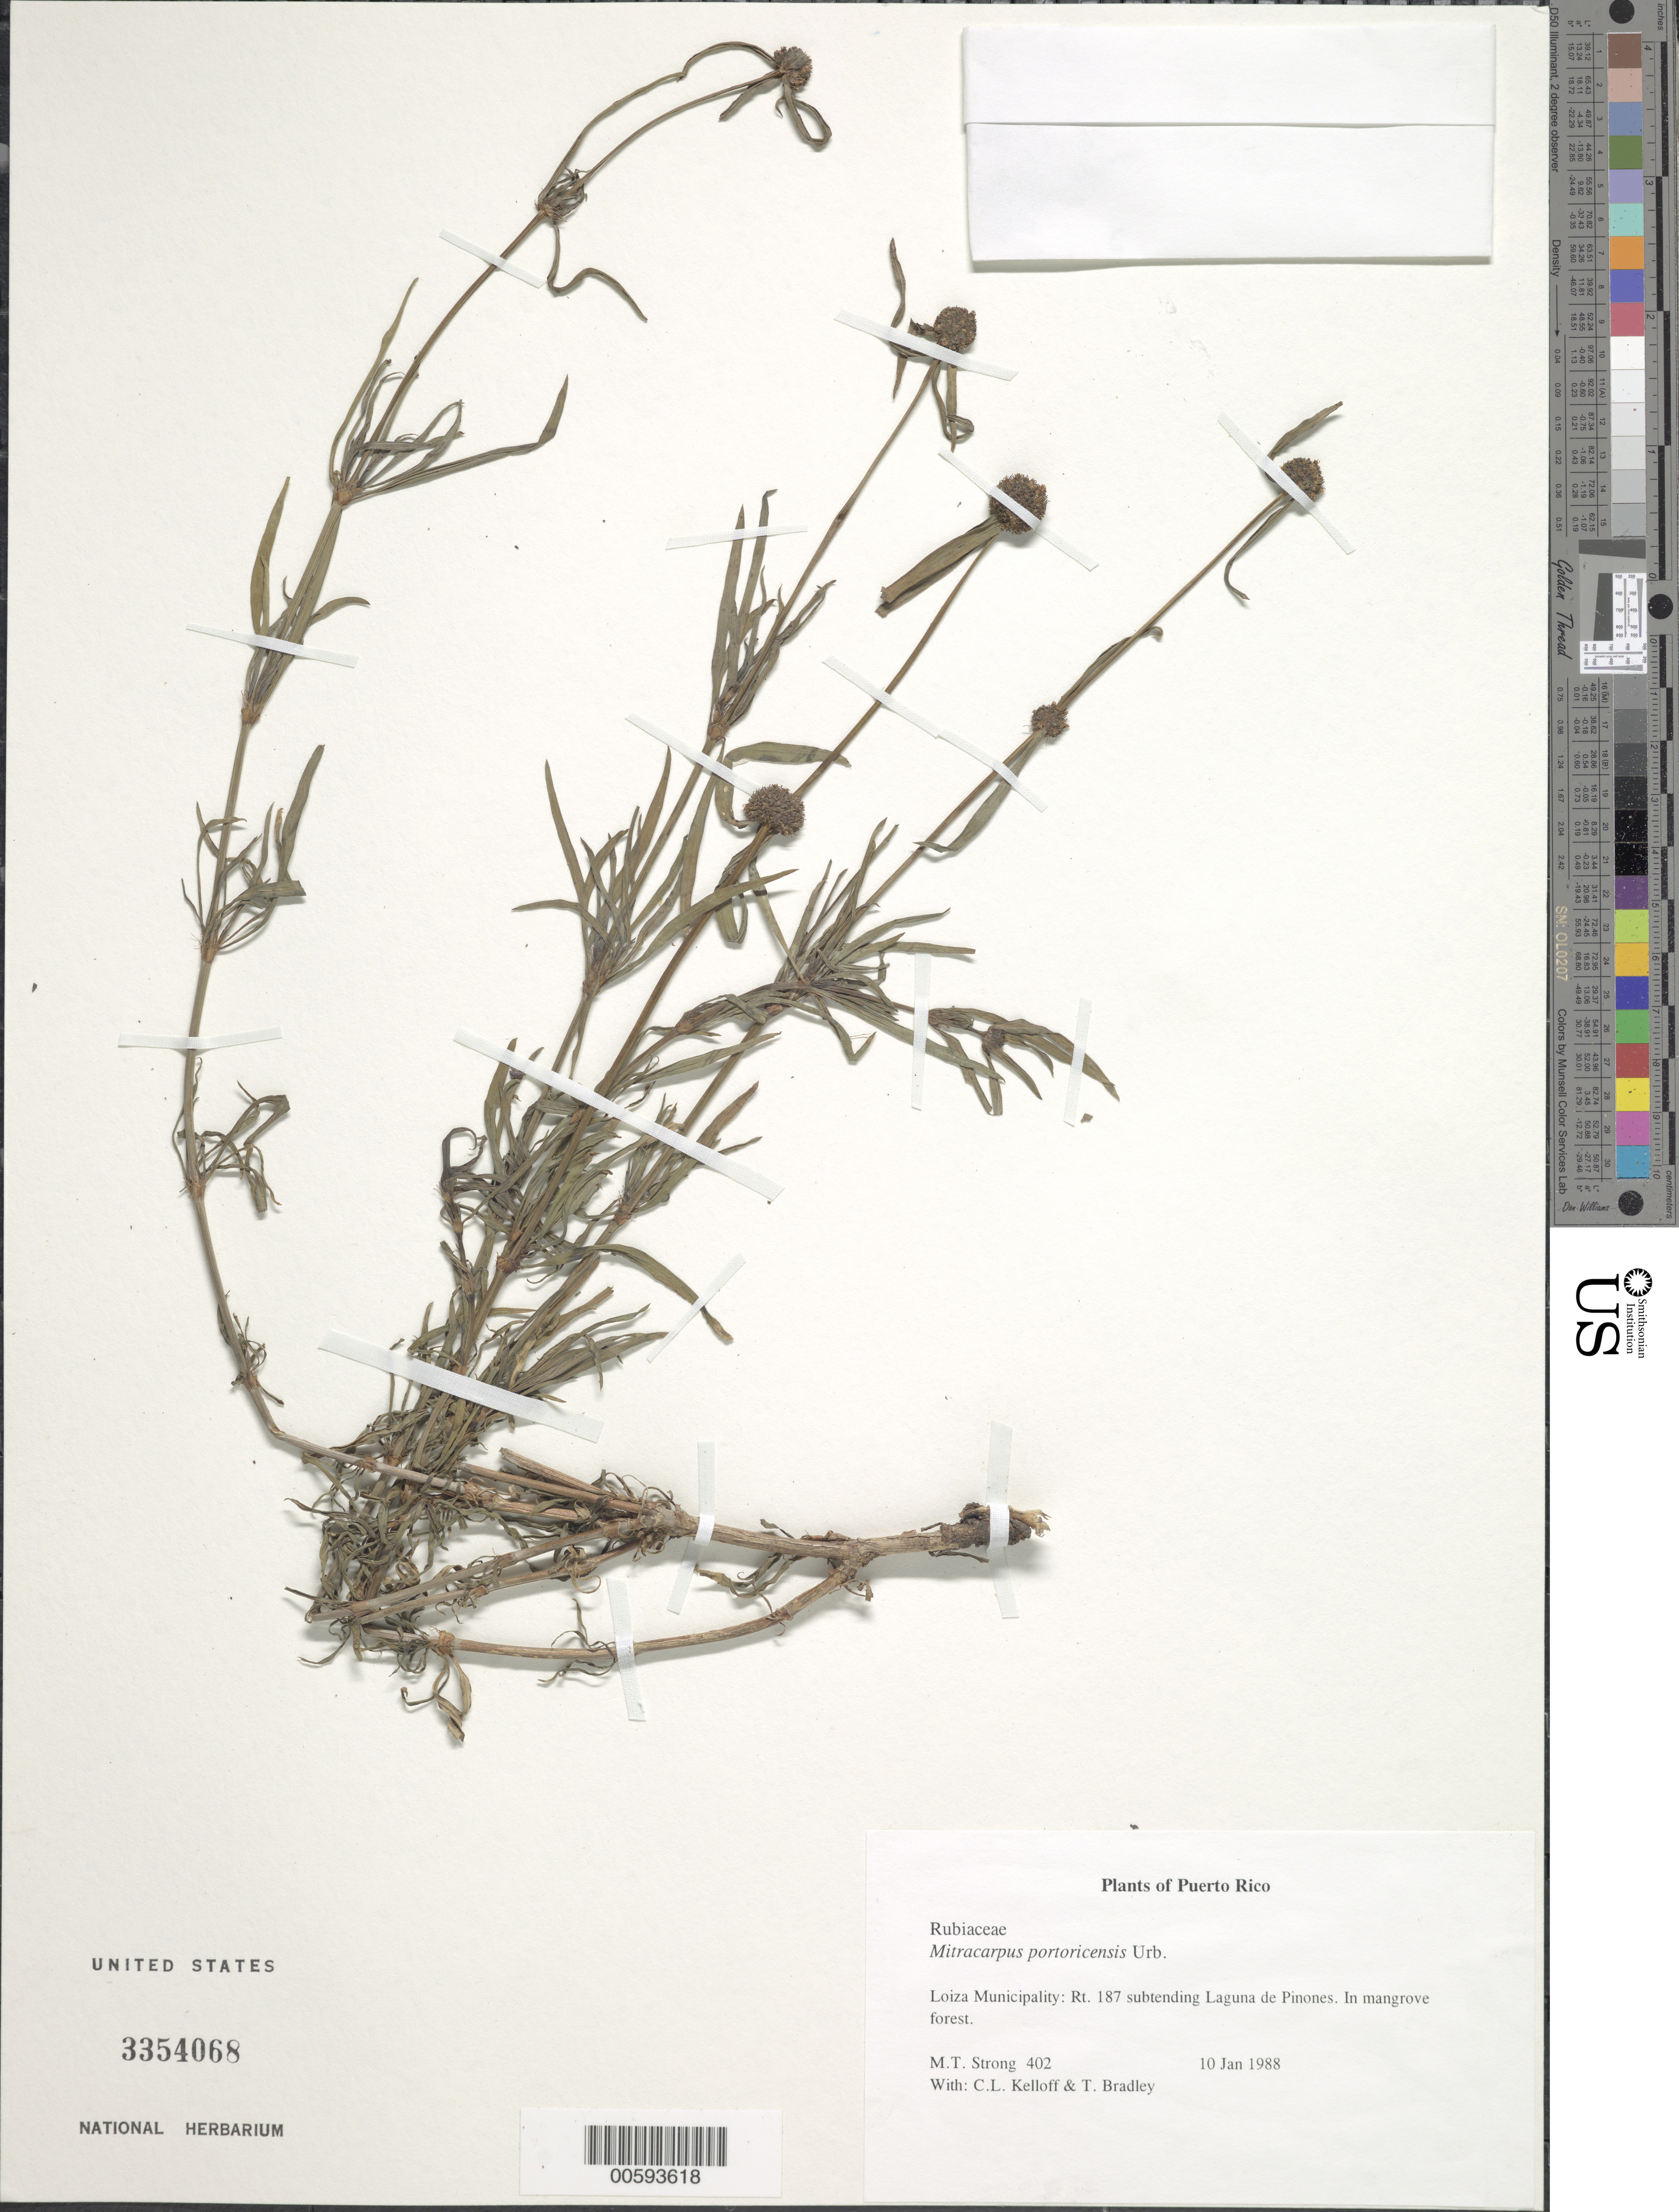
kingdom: Plantae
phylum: Tracheophyta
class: Magnoliopsida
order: Gentianales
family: Rubiaceae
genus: Mitracarpus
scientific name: Mitracarpus frigidus var. portoricensis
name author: Urb.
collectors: M. T. Strong, C. L. Kelloff & T. Bradley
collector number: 402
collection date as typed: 10 Jan 1988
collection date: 1988-01-10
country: Puerto Rico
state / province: Loíza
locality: Loiza Municipality: Rt. 187 subtending Laguna de Pinones.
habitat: In mangrove forest.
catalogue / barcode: US 3354068